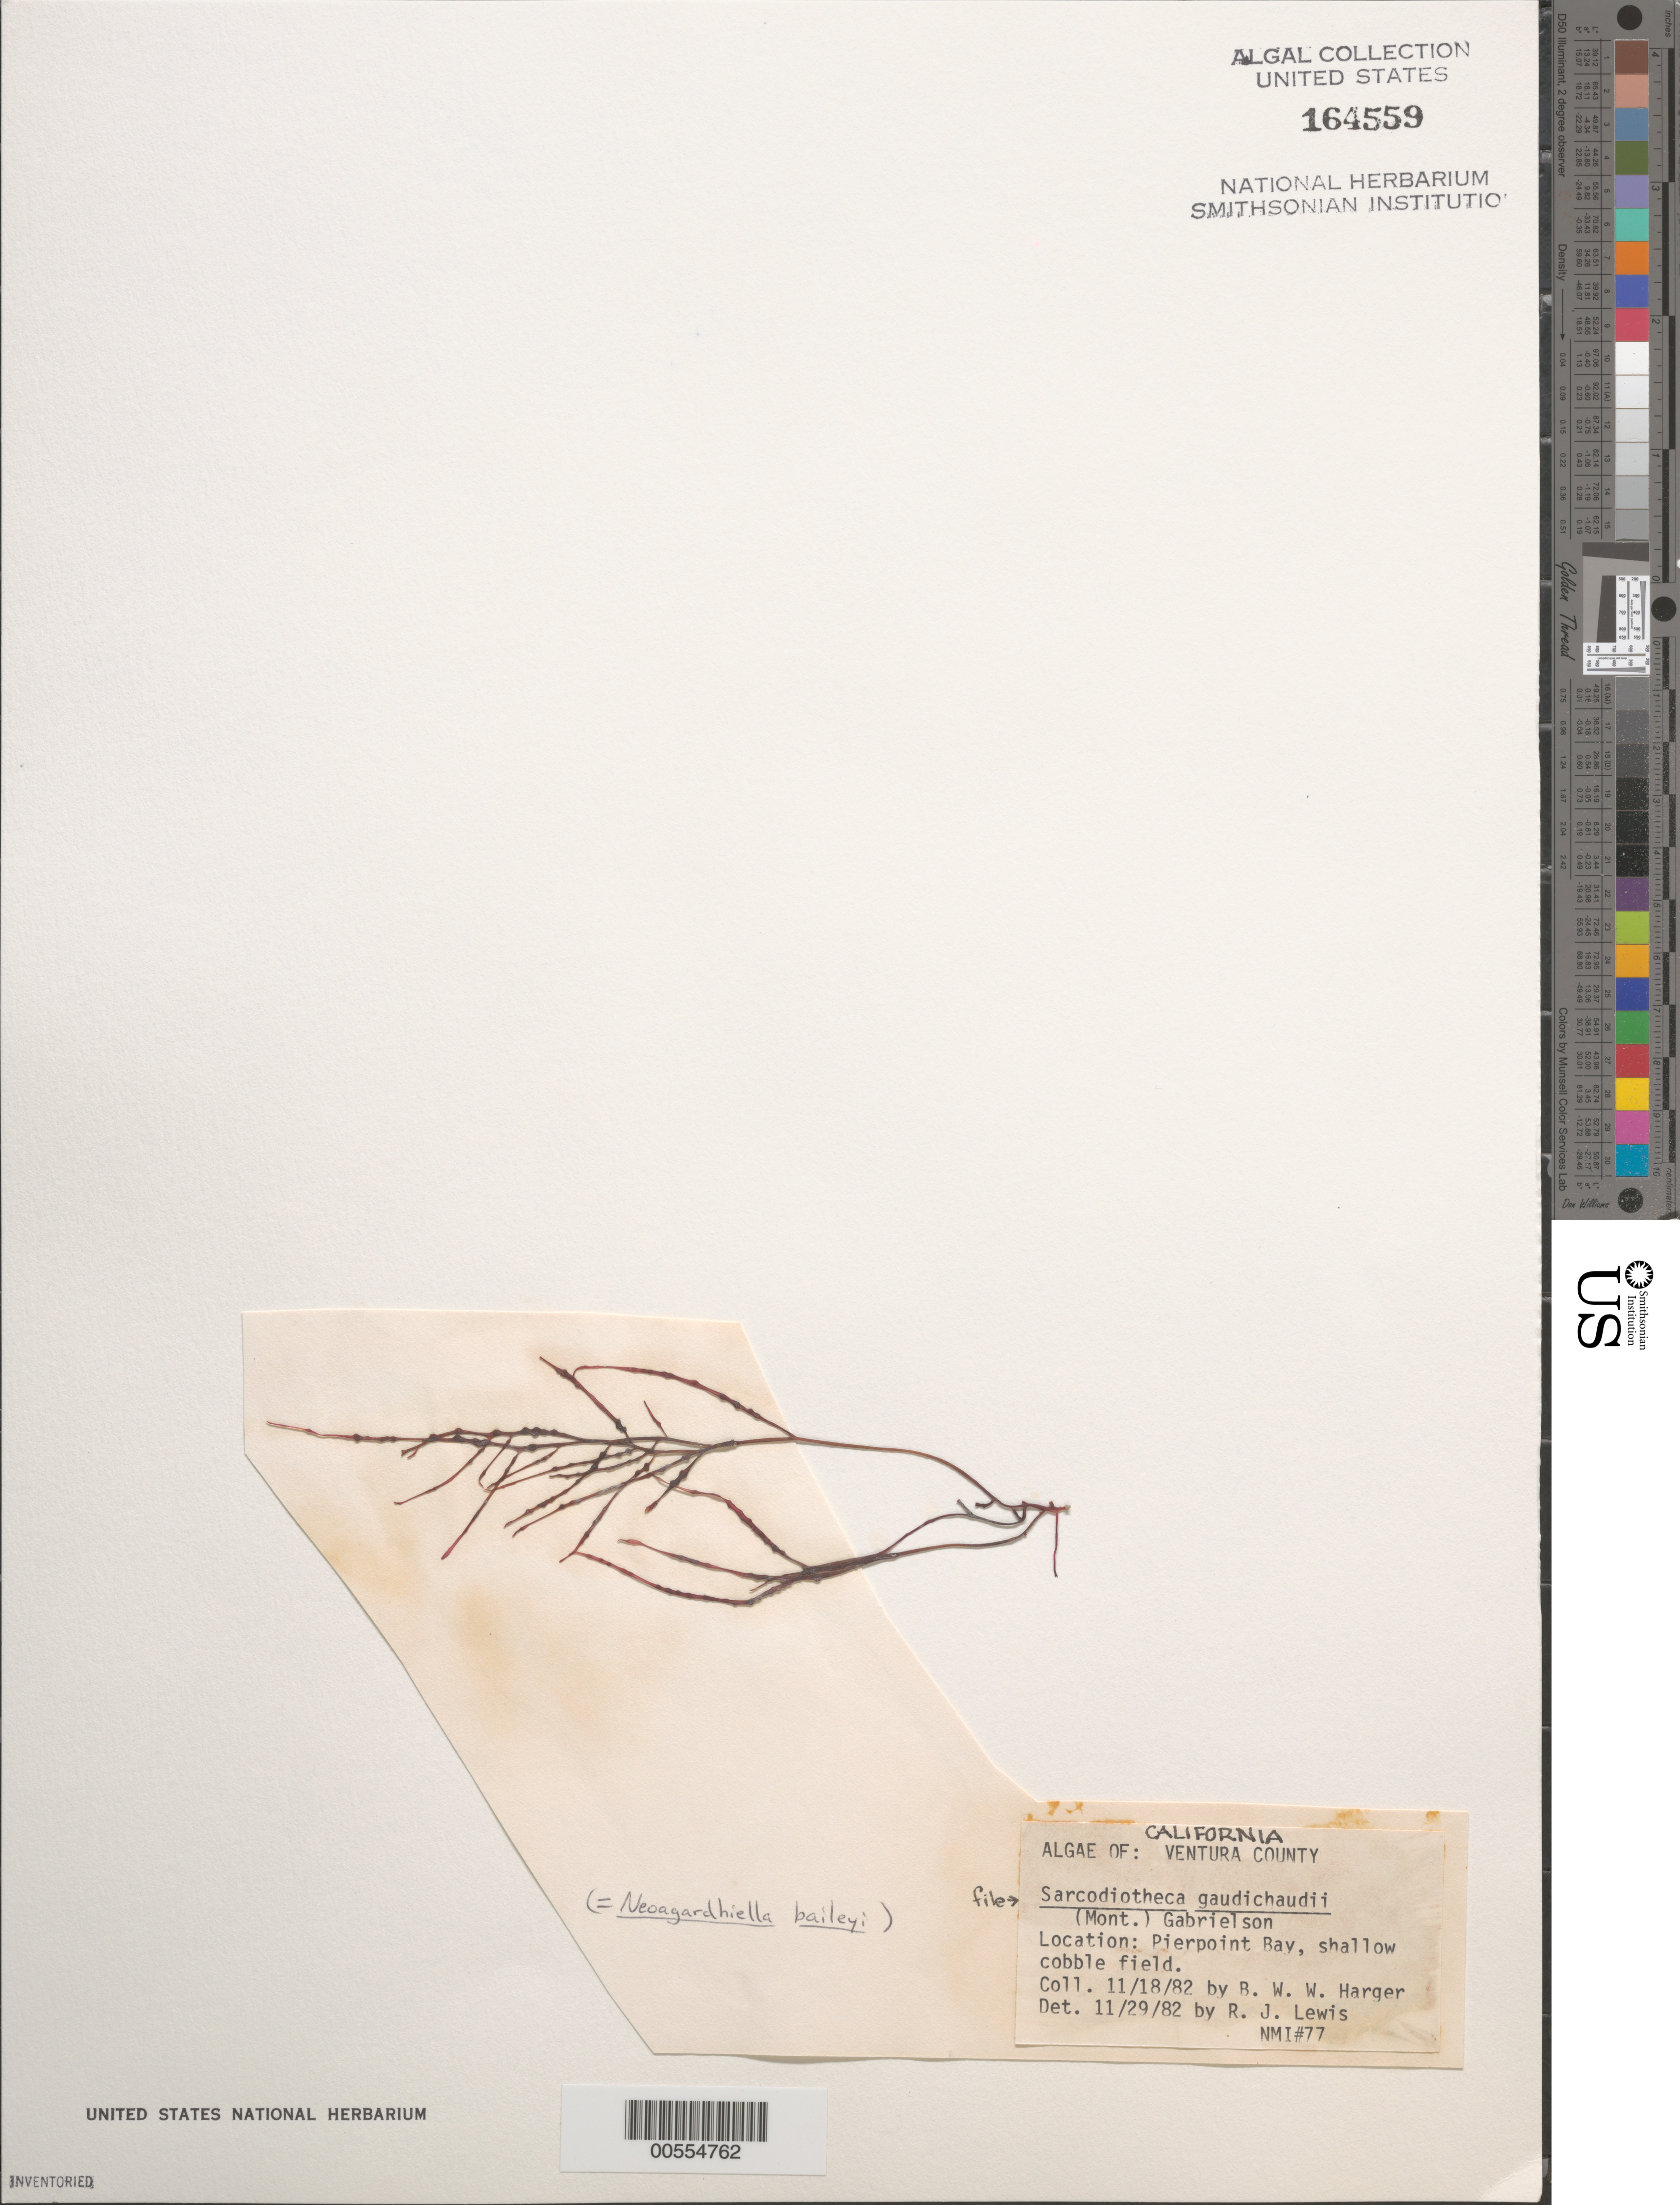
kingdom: Plantae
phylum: Rhodophyta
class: Florideophyceae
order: Gigartinales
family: Solieriaceae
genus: Sarcodiotheca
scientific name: Sarcodiotheca gaudichaudii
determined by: Lewis, R. J.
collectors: B. W. Harger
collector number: NMI 77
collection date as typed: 18 Nov 1982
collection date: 1982-11-18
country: United States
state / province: California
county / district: Ventura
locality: Pierpoint Bay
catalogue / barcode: US 164559